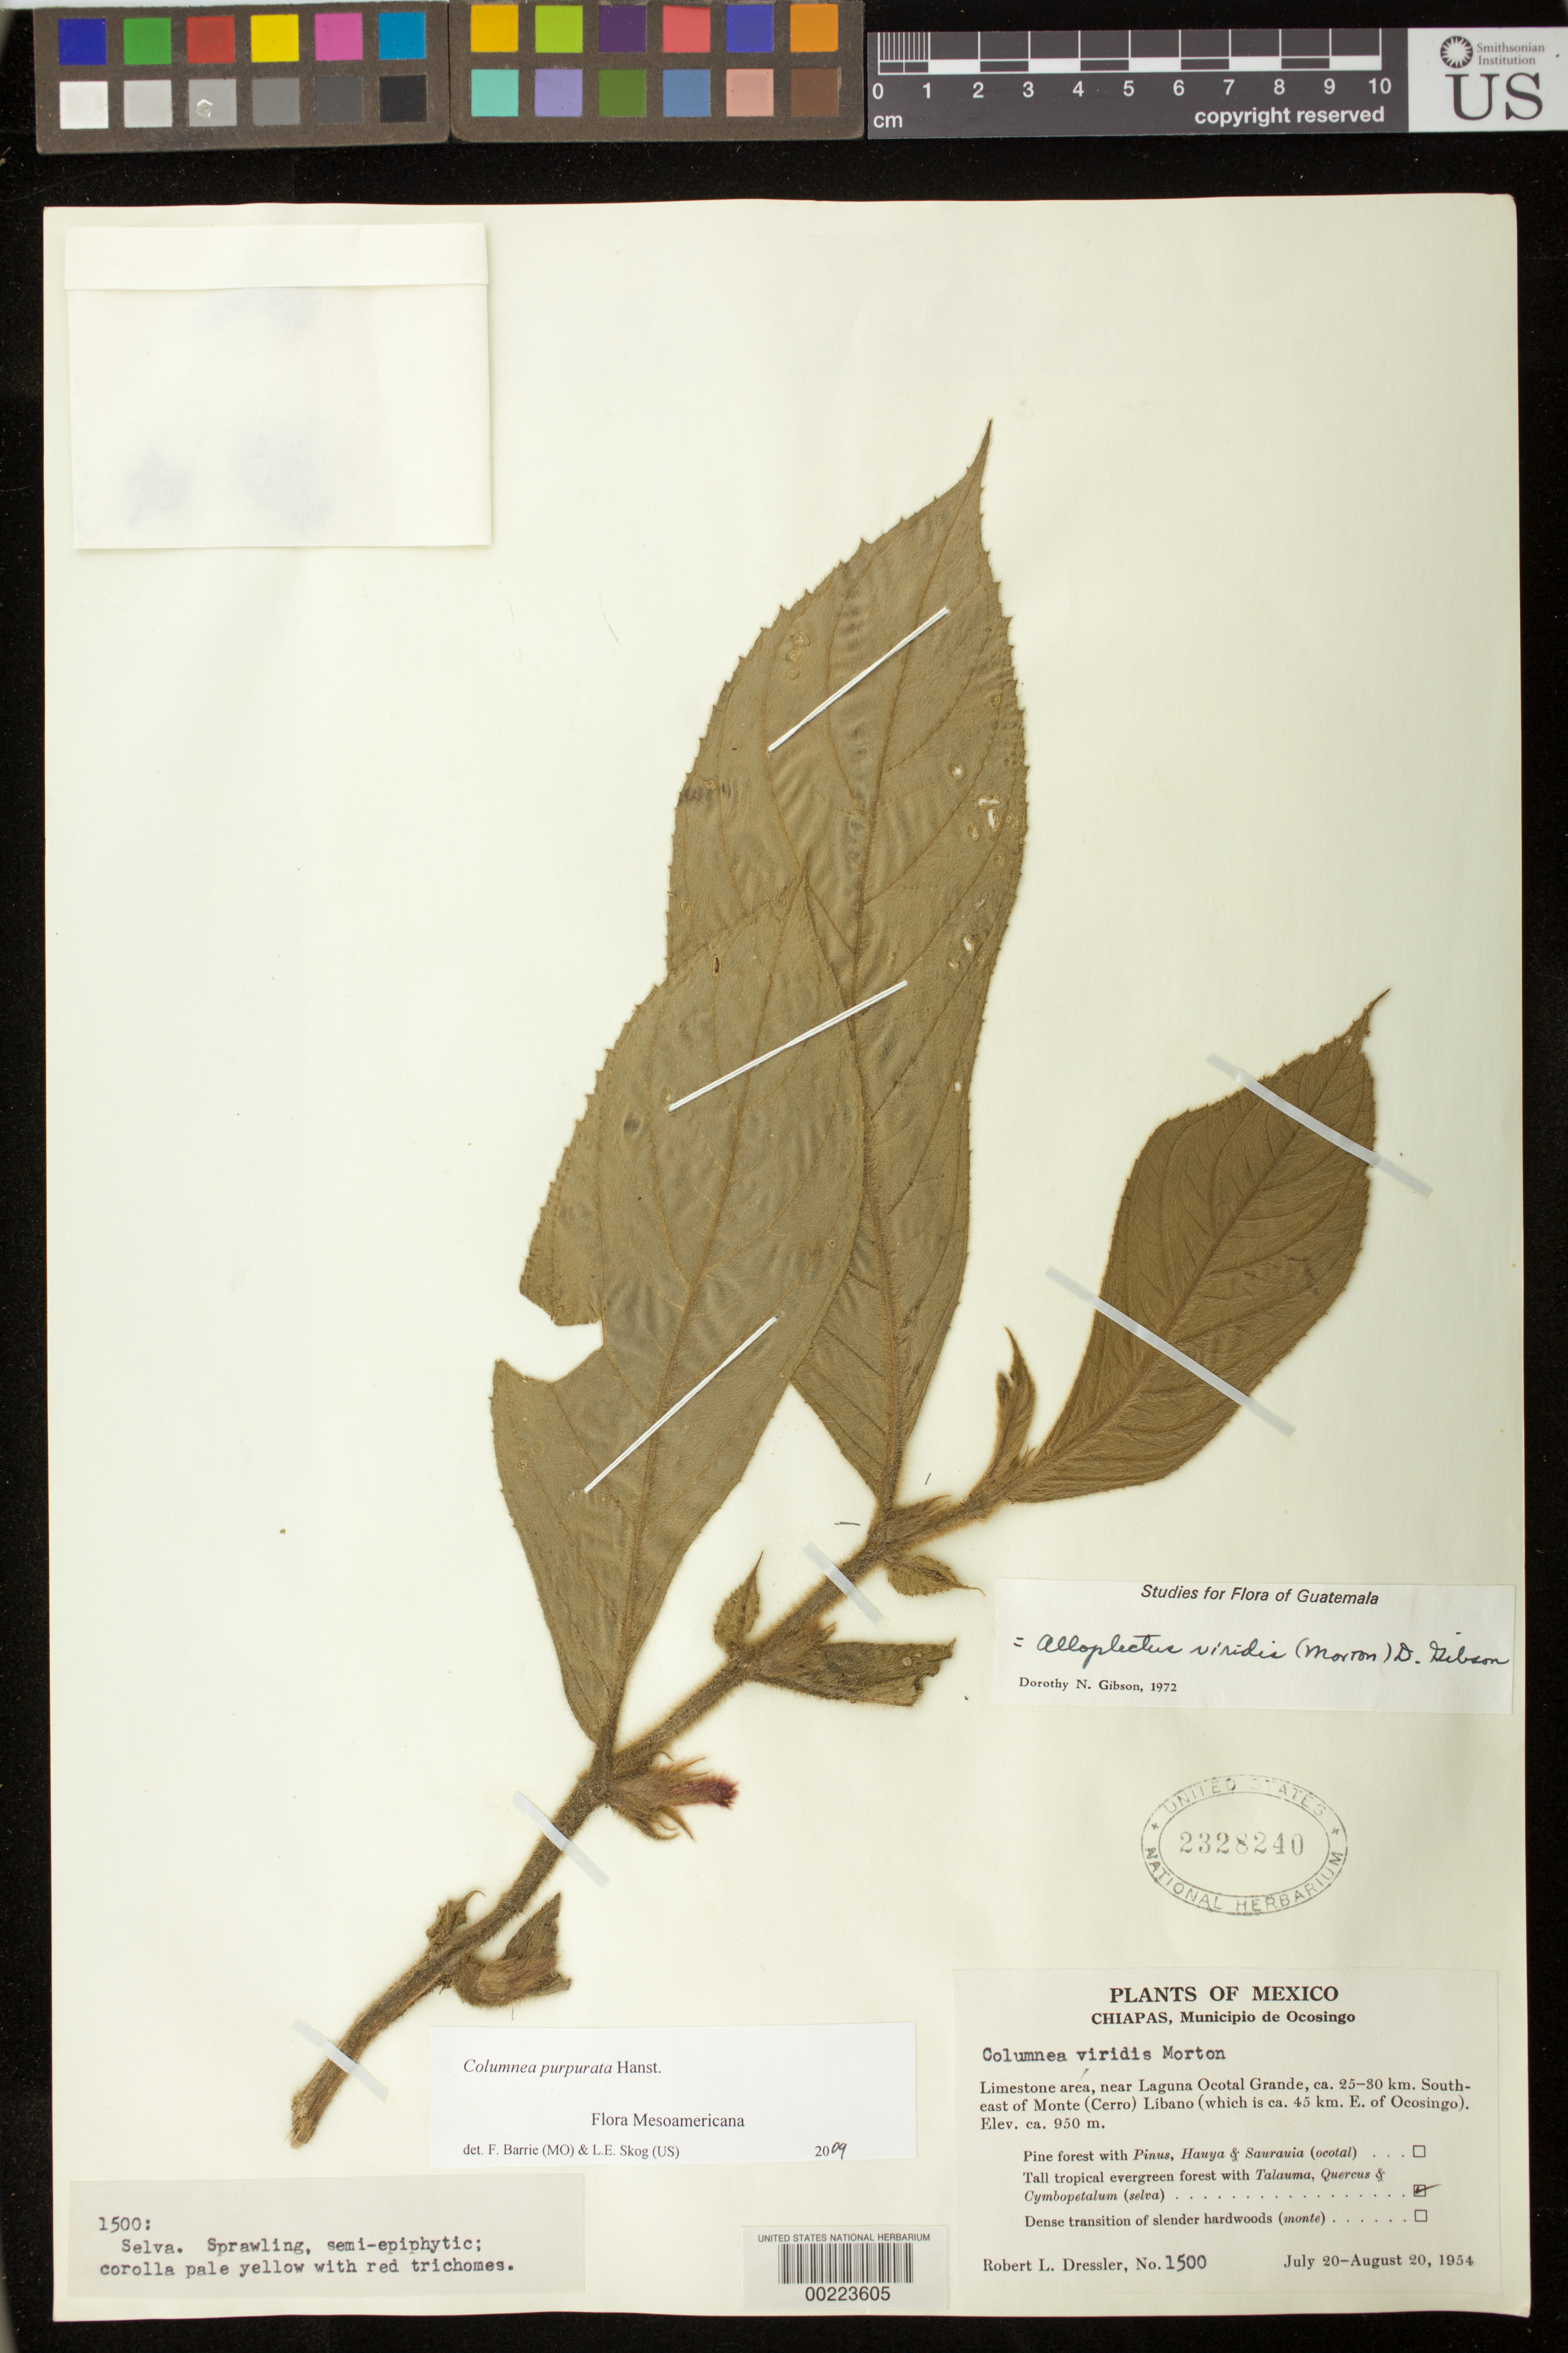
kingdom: Plantae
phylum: Tracheophyta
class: Magnoliopsida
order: Lamiales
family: Gesneriaceae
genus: Columnea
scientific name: Columnea purpurata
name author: Hanst.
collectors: R. Dressler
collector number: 1500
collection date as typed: Jul-Aug 1954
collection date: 1954-07/1954-08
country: Mexico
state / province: Chiapas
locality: Ocosingo (mun.), near Laguna Ocotal Grande, ca 25-30 km SE of Monte (Cerro) Libano (which is ca 45 km E of Ocosingo)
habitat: Tall tropical evergreen forest wit Talauma, Quercus & Cymbopetalum; limestone area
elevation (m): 950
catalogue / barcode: US 2328240